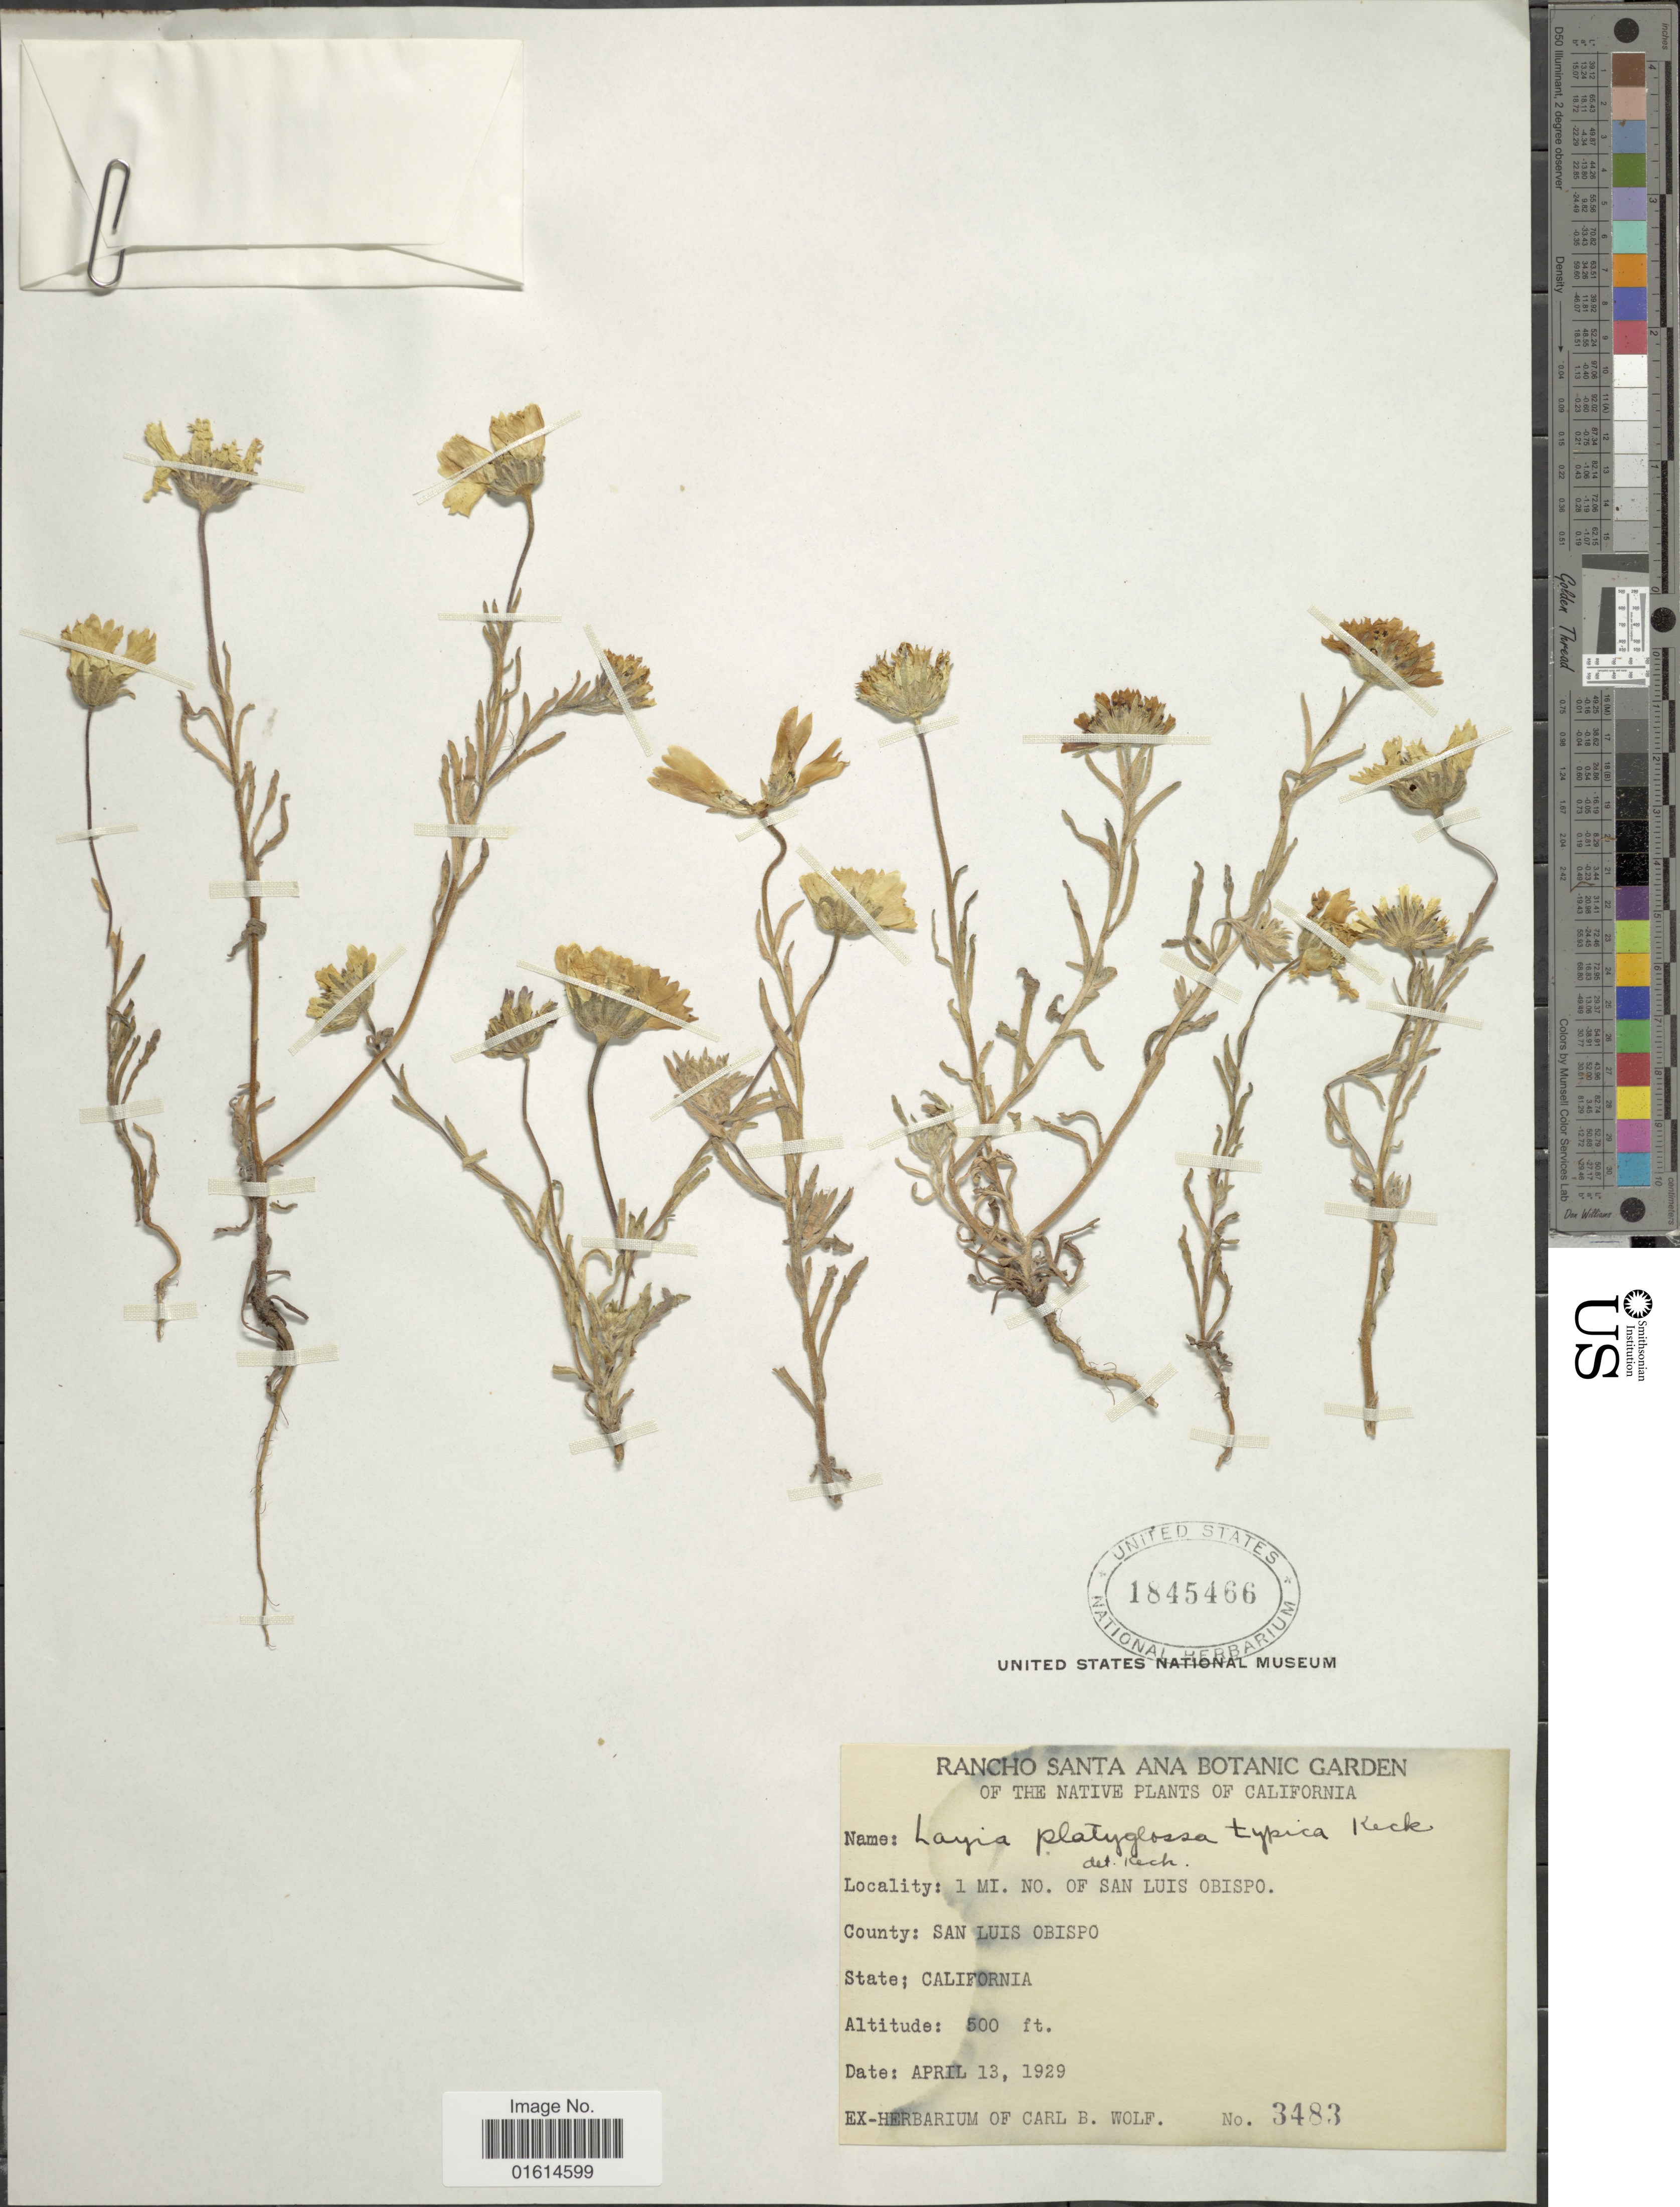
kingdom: Plantae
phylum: Tracheophyta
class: Magnoliopsida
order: Asterales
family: Asteraceae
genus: Layia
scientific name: Layia platyglossa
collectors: ex herb. Carl B. Wolf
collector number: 3483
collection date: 1929-04-13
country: United States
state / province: California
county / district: San Luis Obispo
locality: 1 mi. NO. of San Luis Obispo, County San Luis Obispo, State California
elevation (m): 152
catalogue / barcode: US 1845466